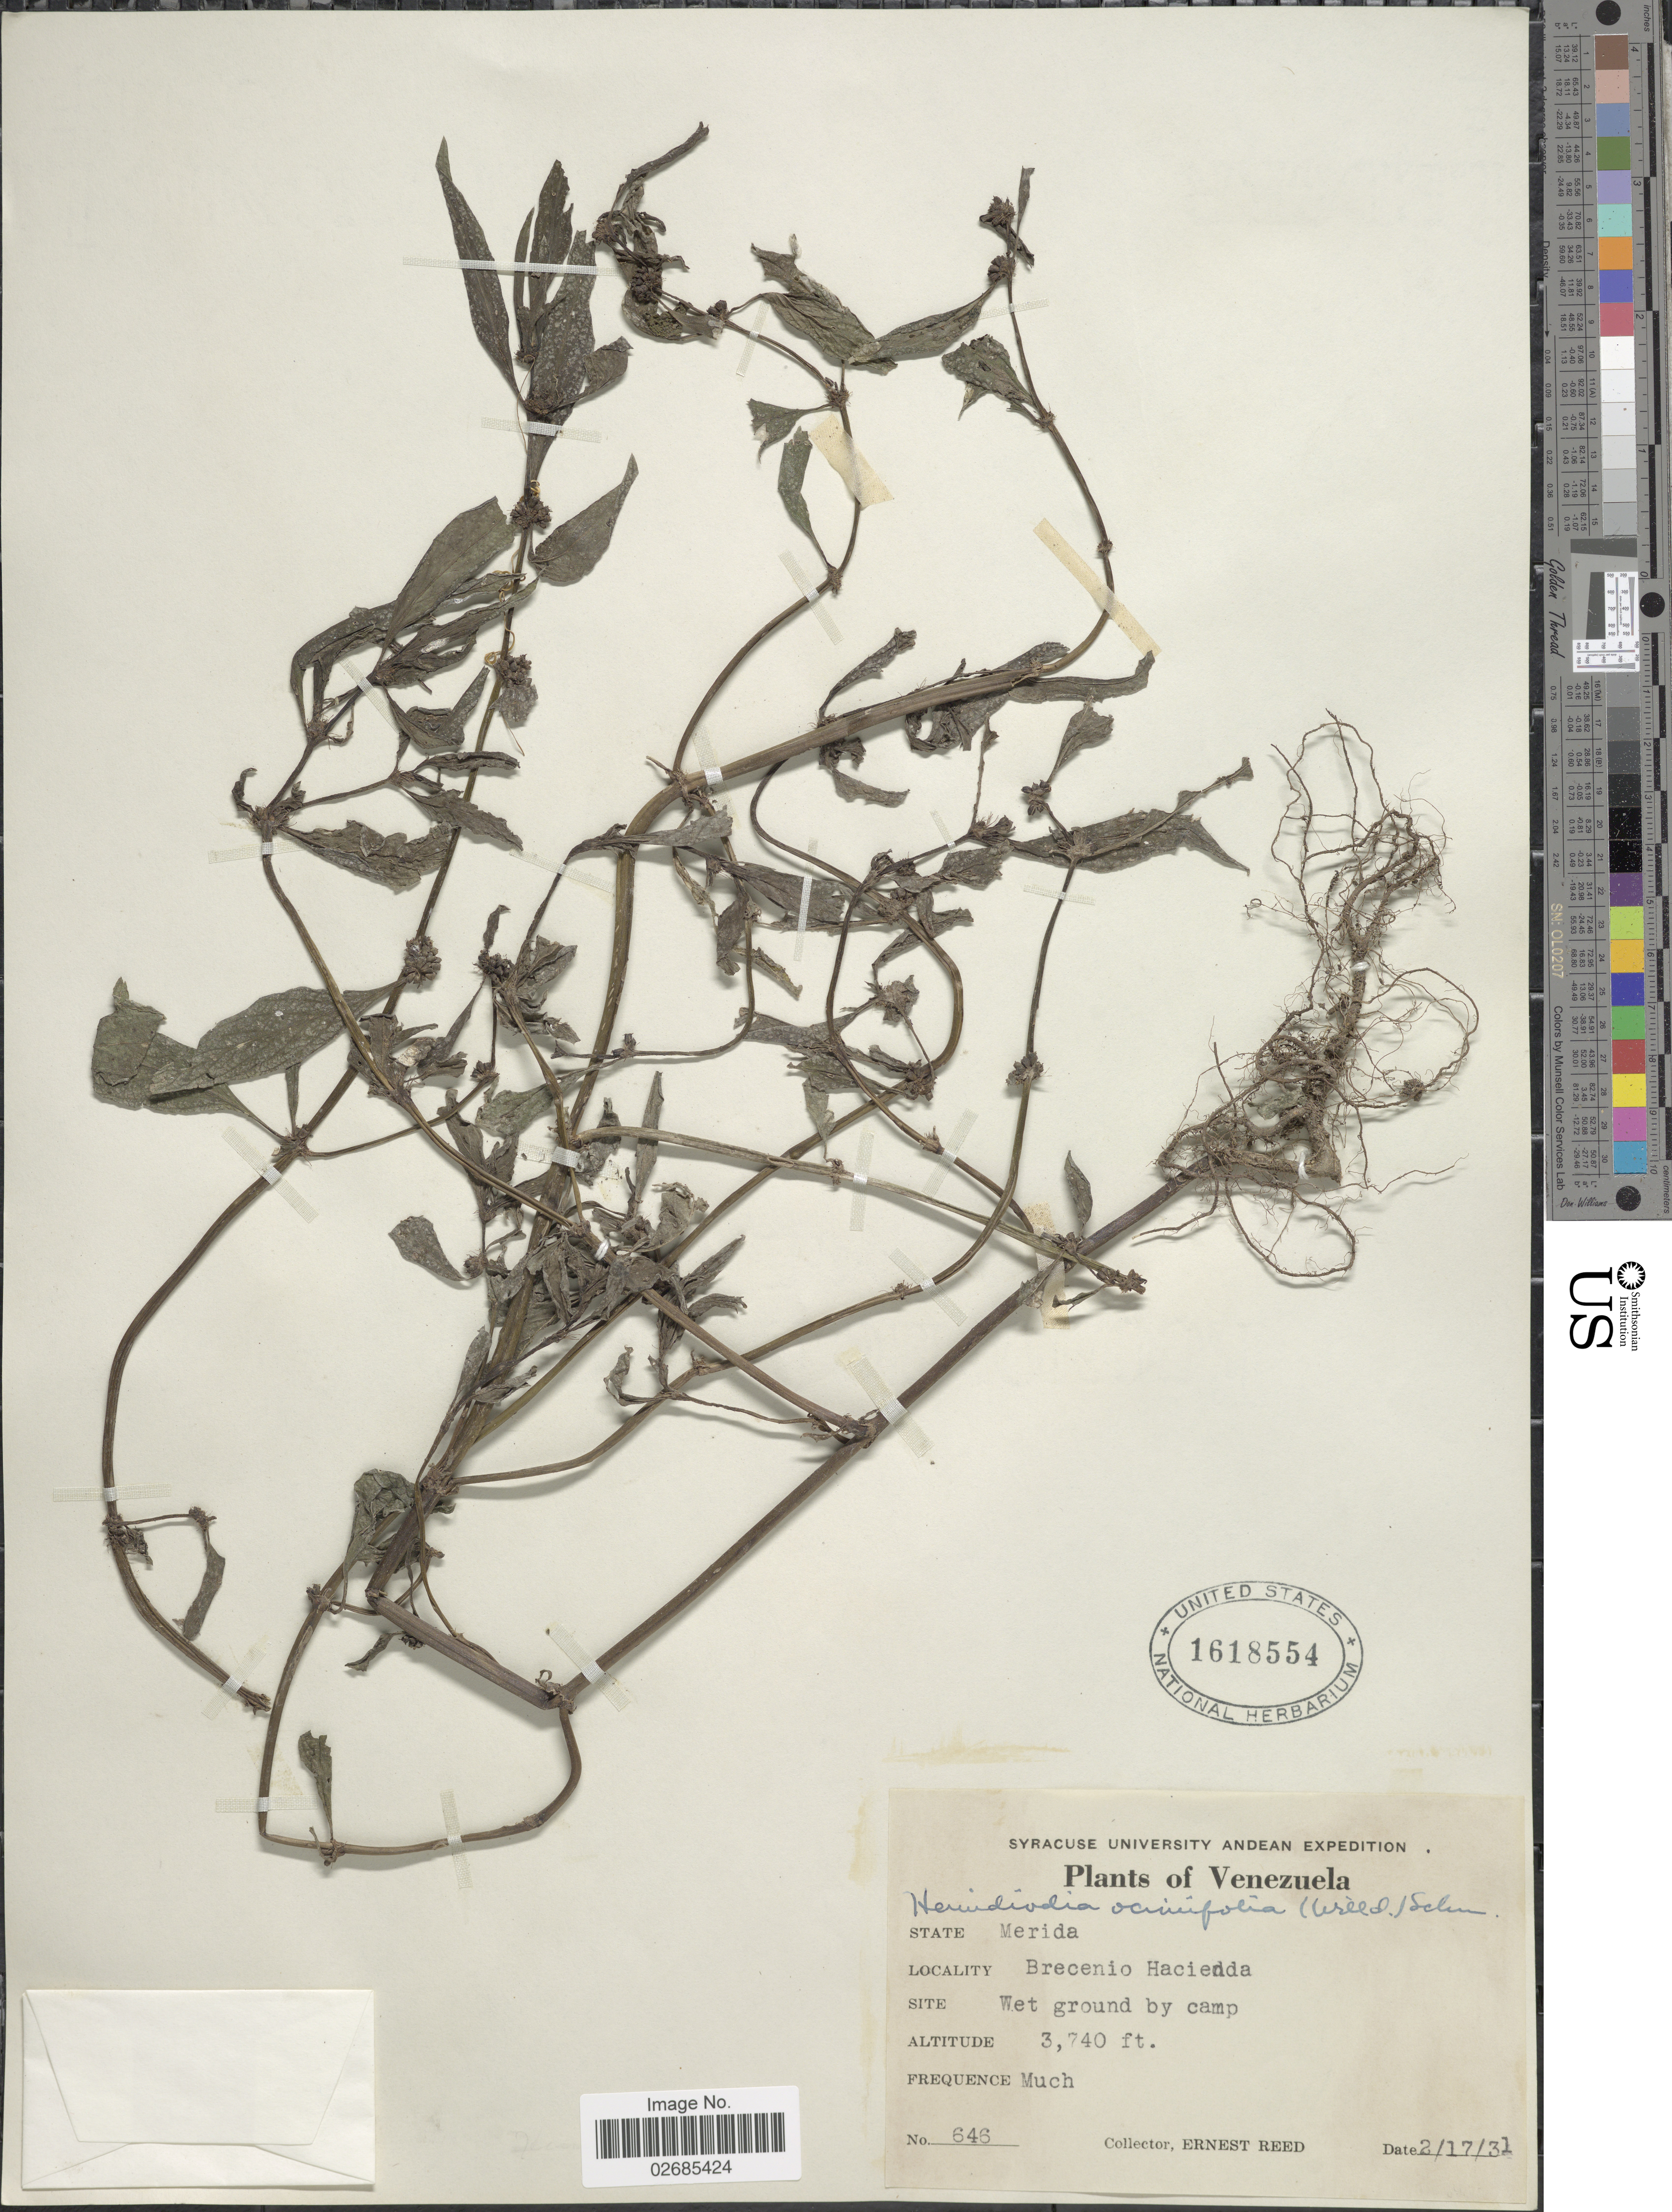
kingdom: Plantae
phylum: Tracheophyta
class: Magnoliopsida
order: Gentianales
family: Rubiaceae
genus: Hemidiodia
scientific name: Hemidiodia ocimifolia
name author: (Willd.) K. Schum.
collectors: E. Reed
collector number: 646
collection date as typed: Transcribed d/m/y: 17/2/31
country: Venezuela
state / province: Mérida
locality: Brecenio Hacienda.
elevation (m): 1140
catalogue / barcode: US 1618554